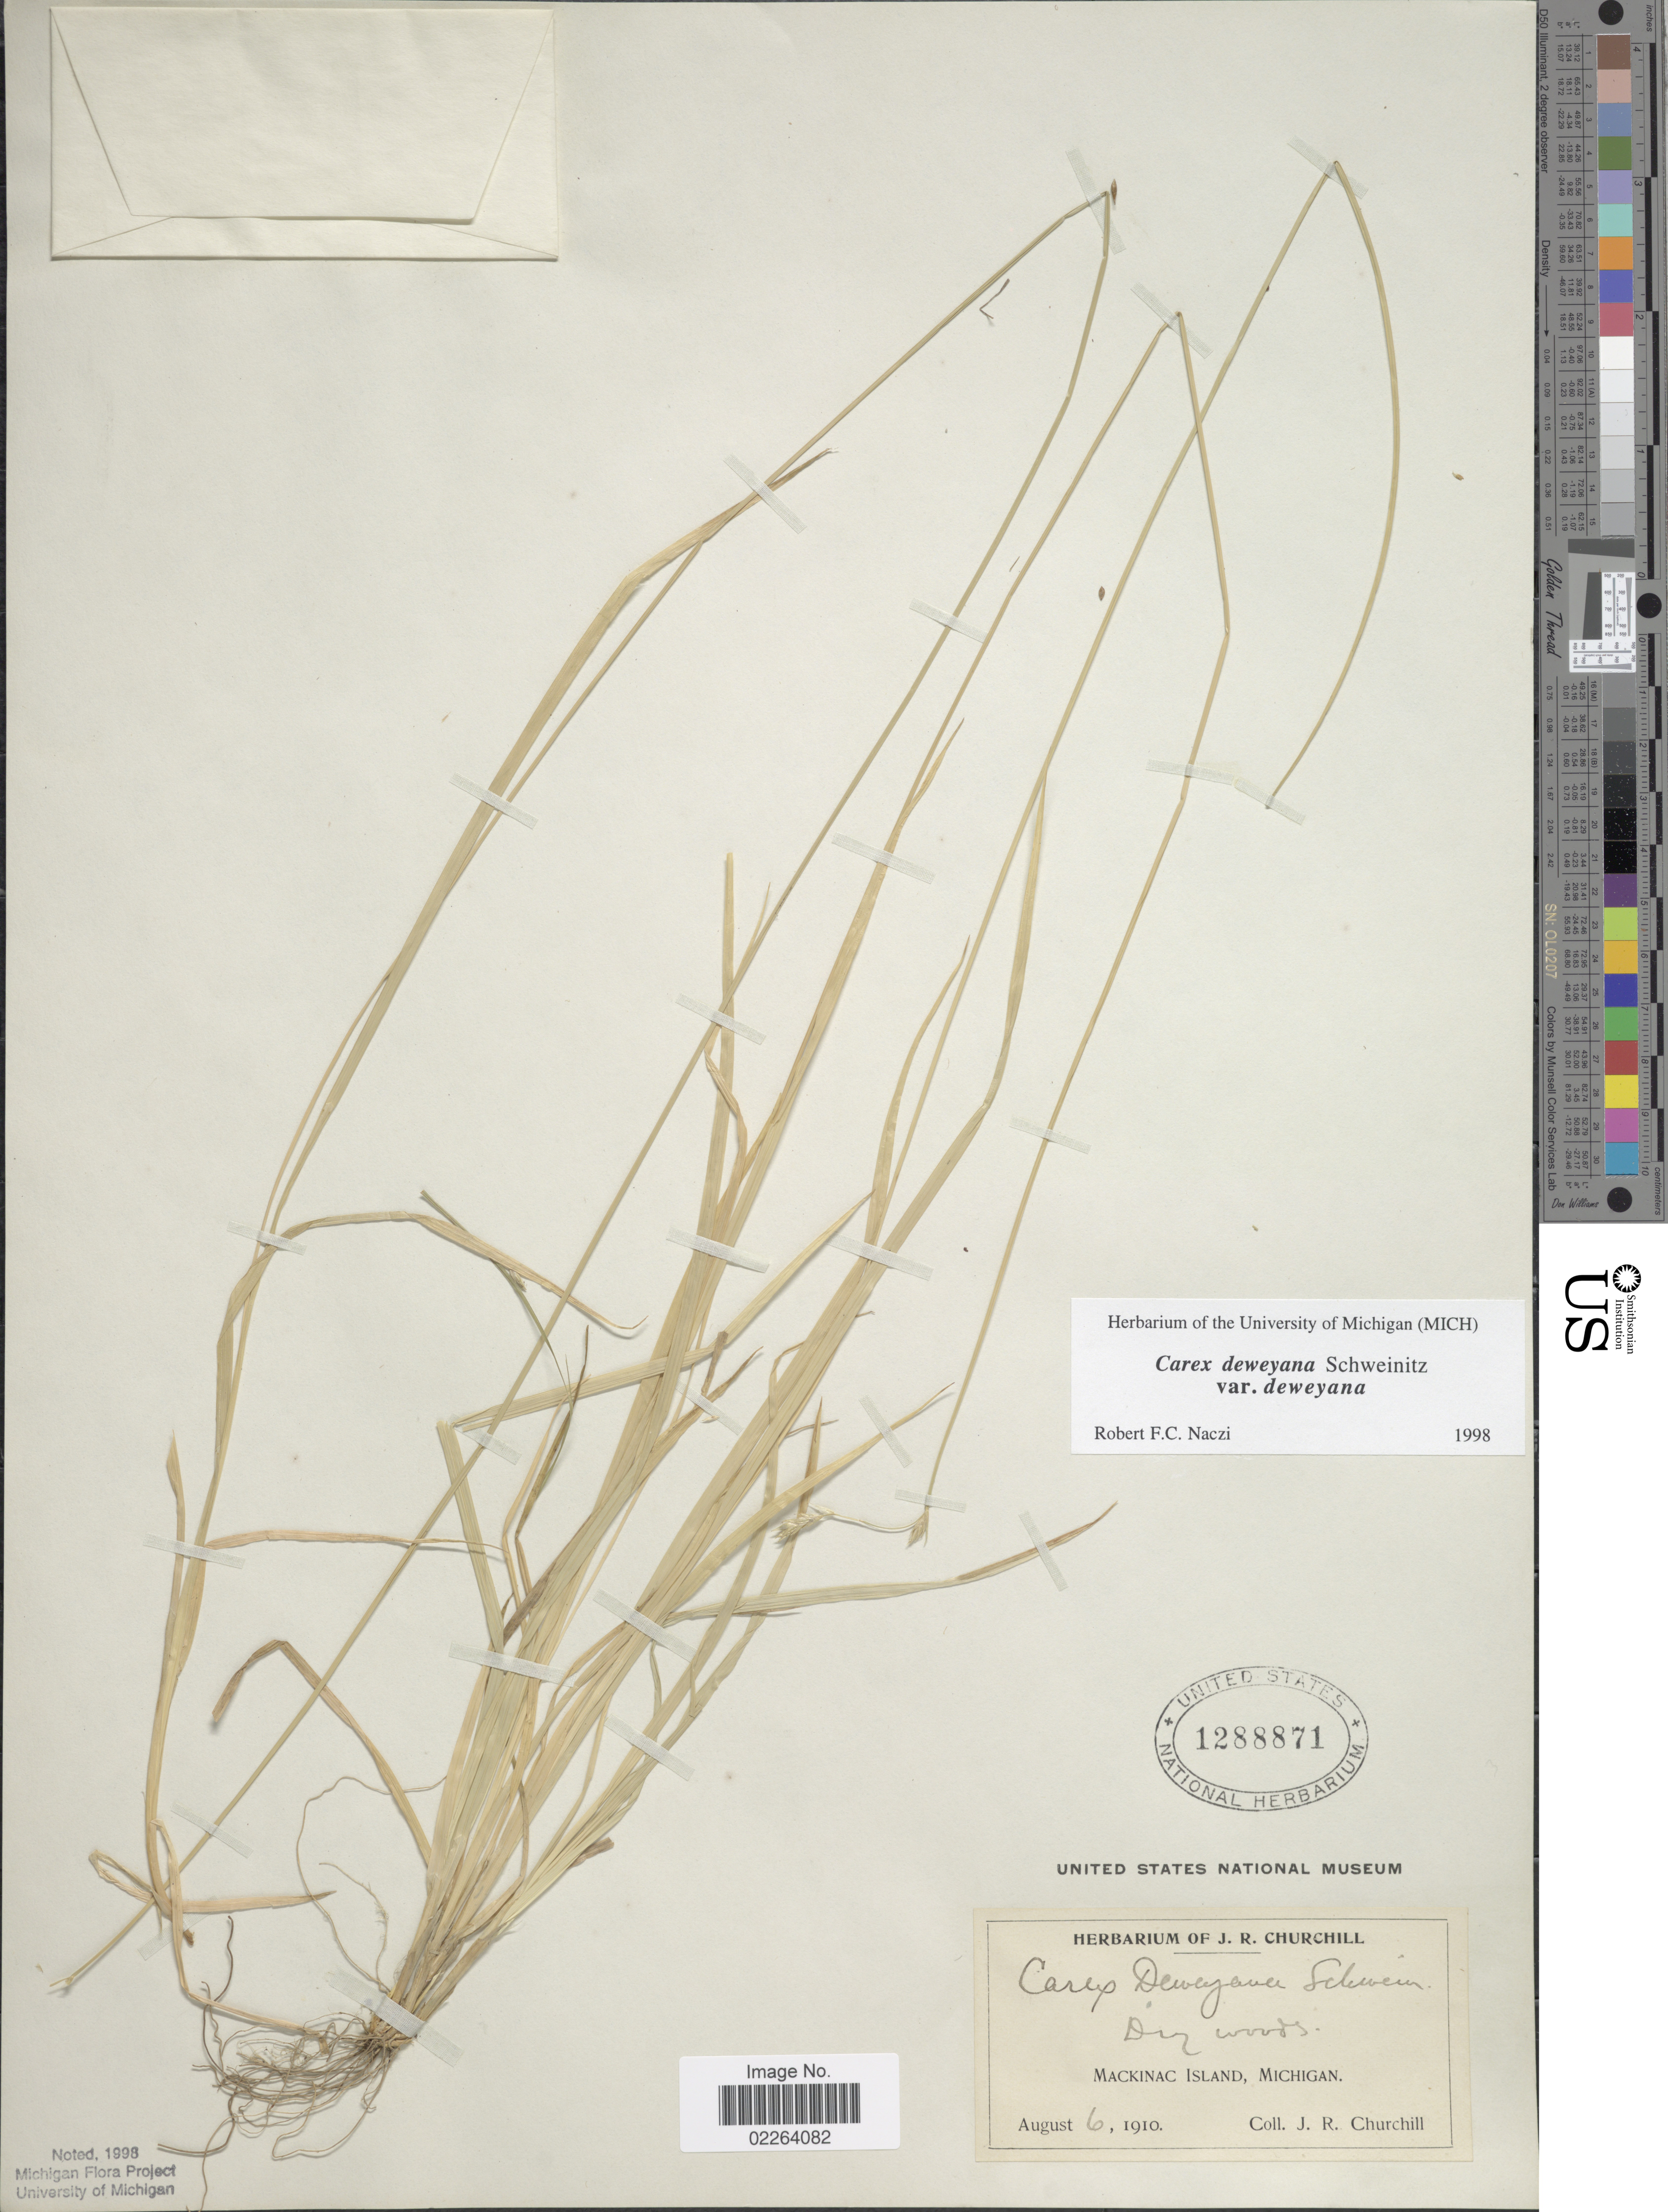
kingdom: Plantae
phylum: Tracheophyta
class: Liliopsida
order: Poales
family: Cyperaceae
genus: Carex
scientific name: Carex deweyana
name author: Schwein.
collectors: J. Churchill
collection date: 1910-08-06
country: United States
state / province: Michigan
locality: Dry woods, Mackinac Island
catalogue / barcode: US 1288871